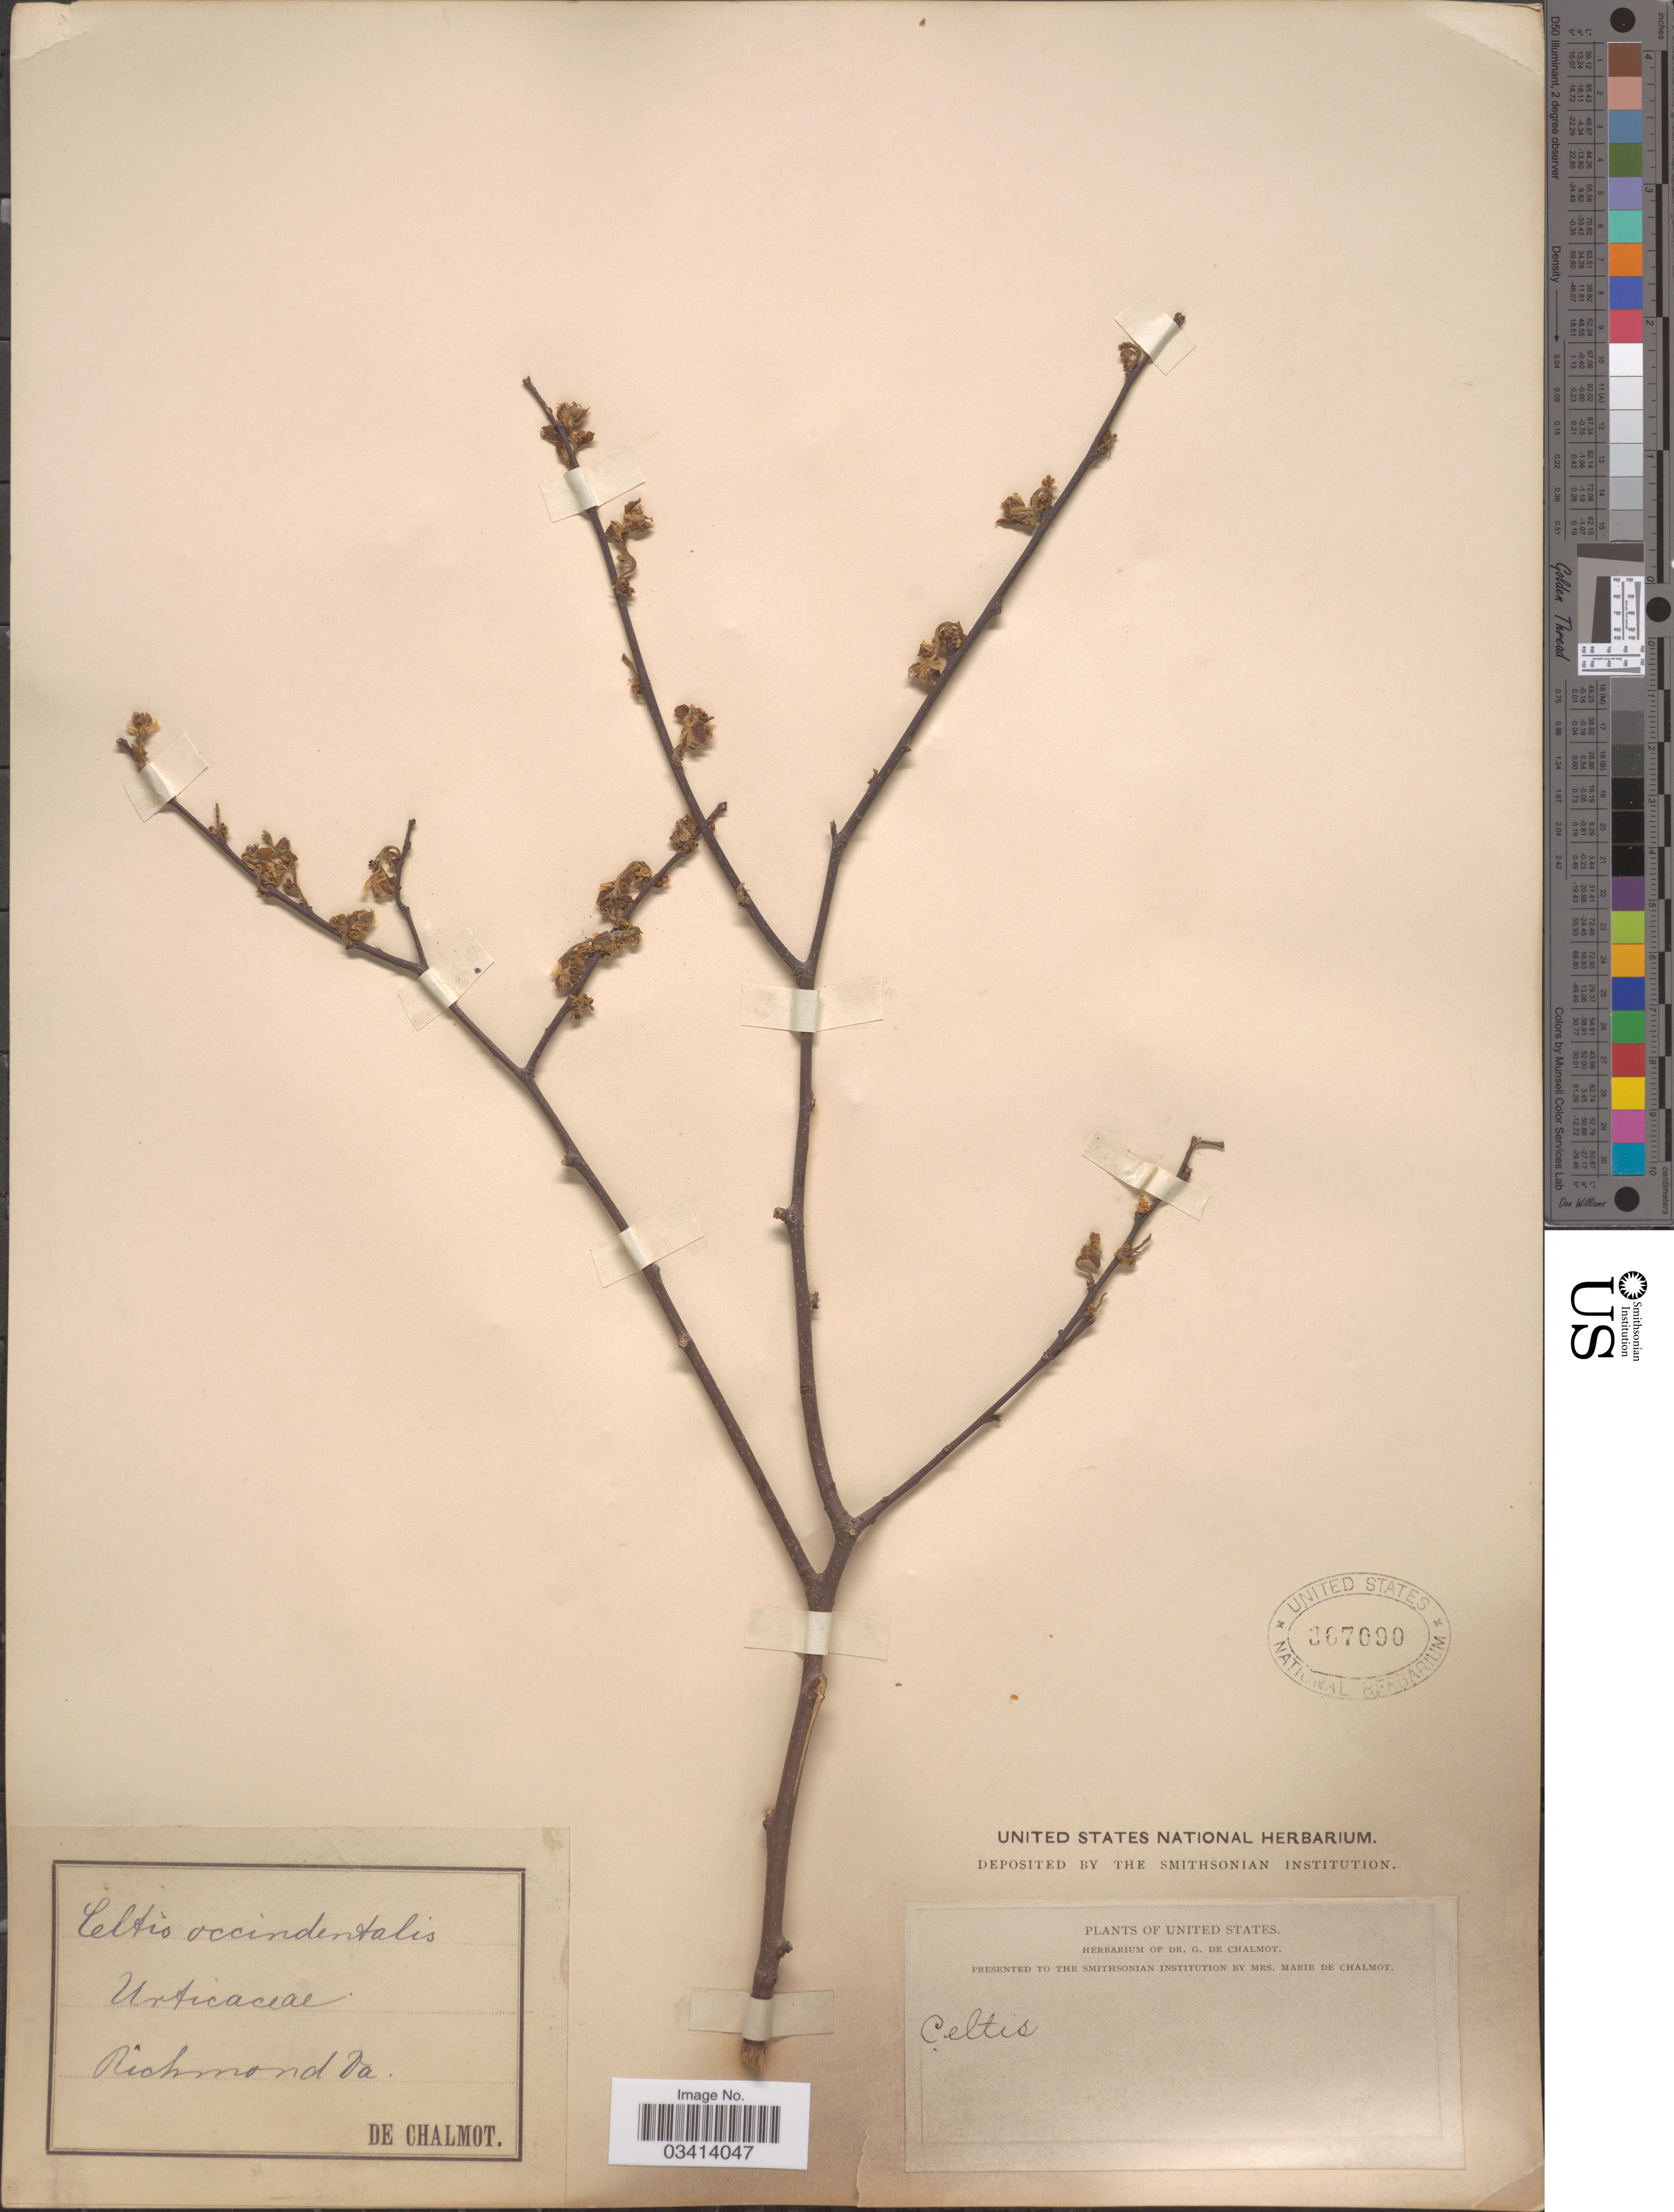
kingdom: Plantae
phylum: Tracheophyta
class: Magnoliopsida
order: Rosales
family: Cannabaceae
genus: Celtis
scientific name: Celtis occidentalis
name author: L.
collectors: G. de Chalmot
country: United States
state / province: Virginia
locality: Richmond.